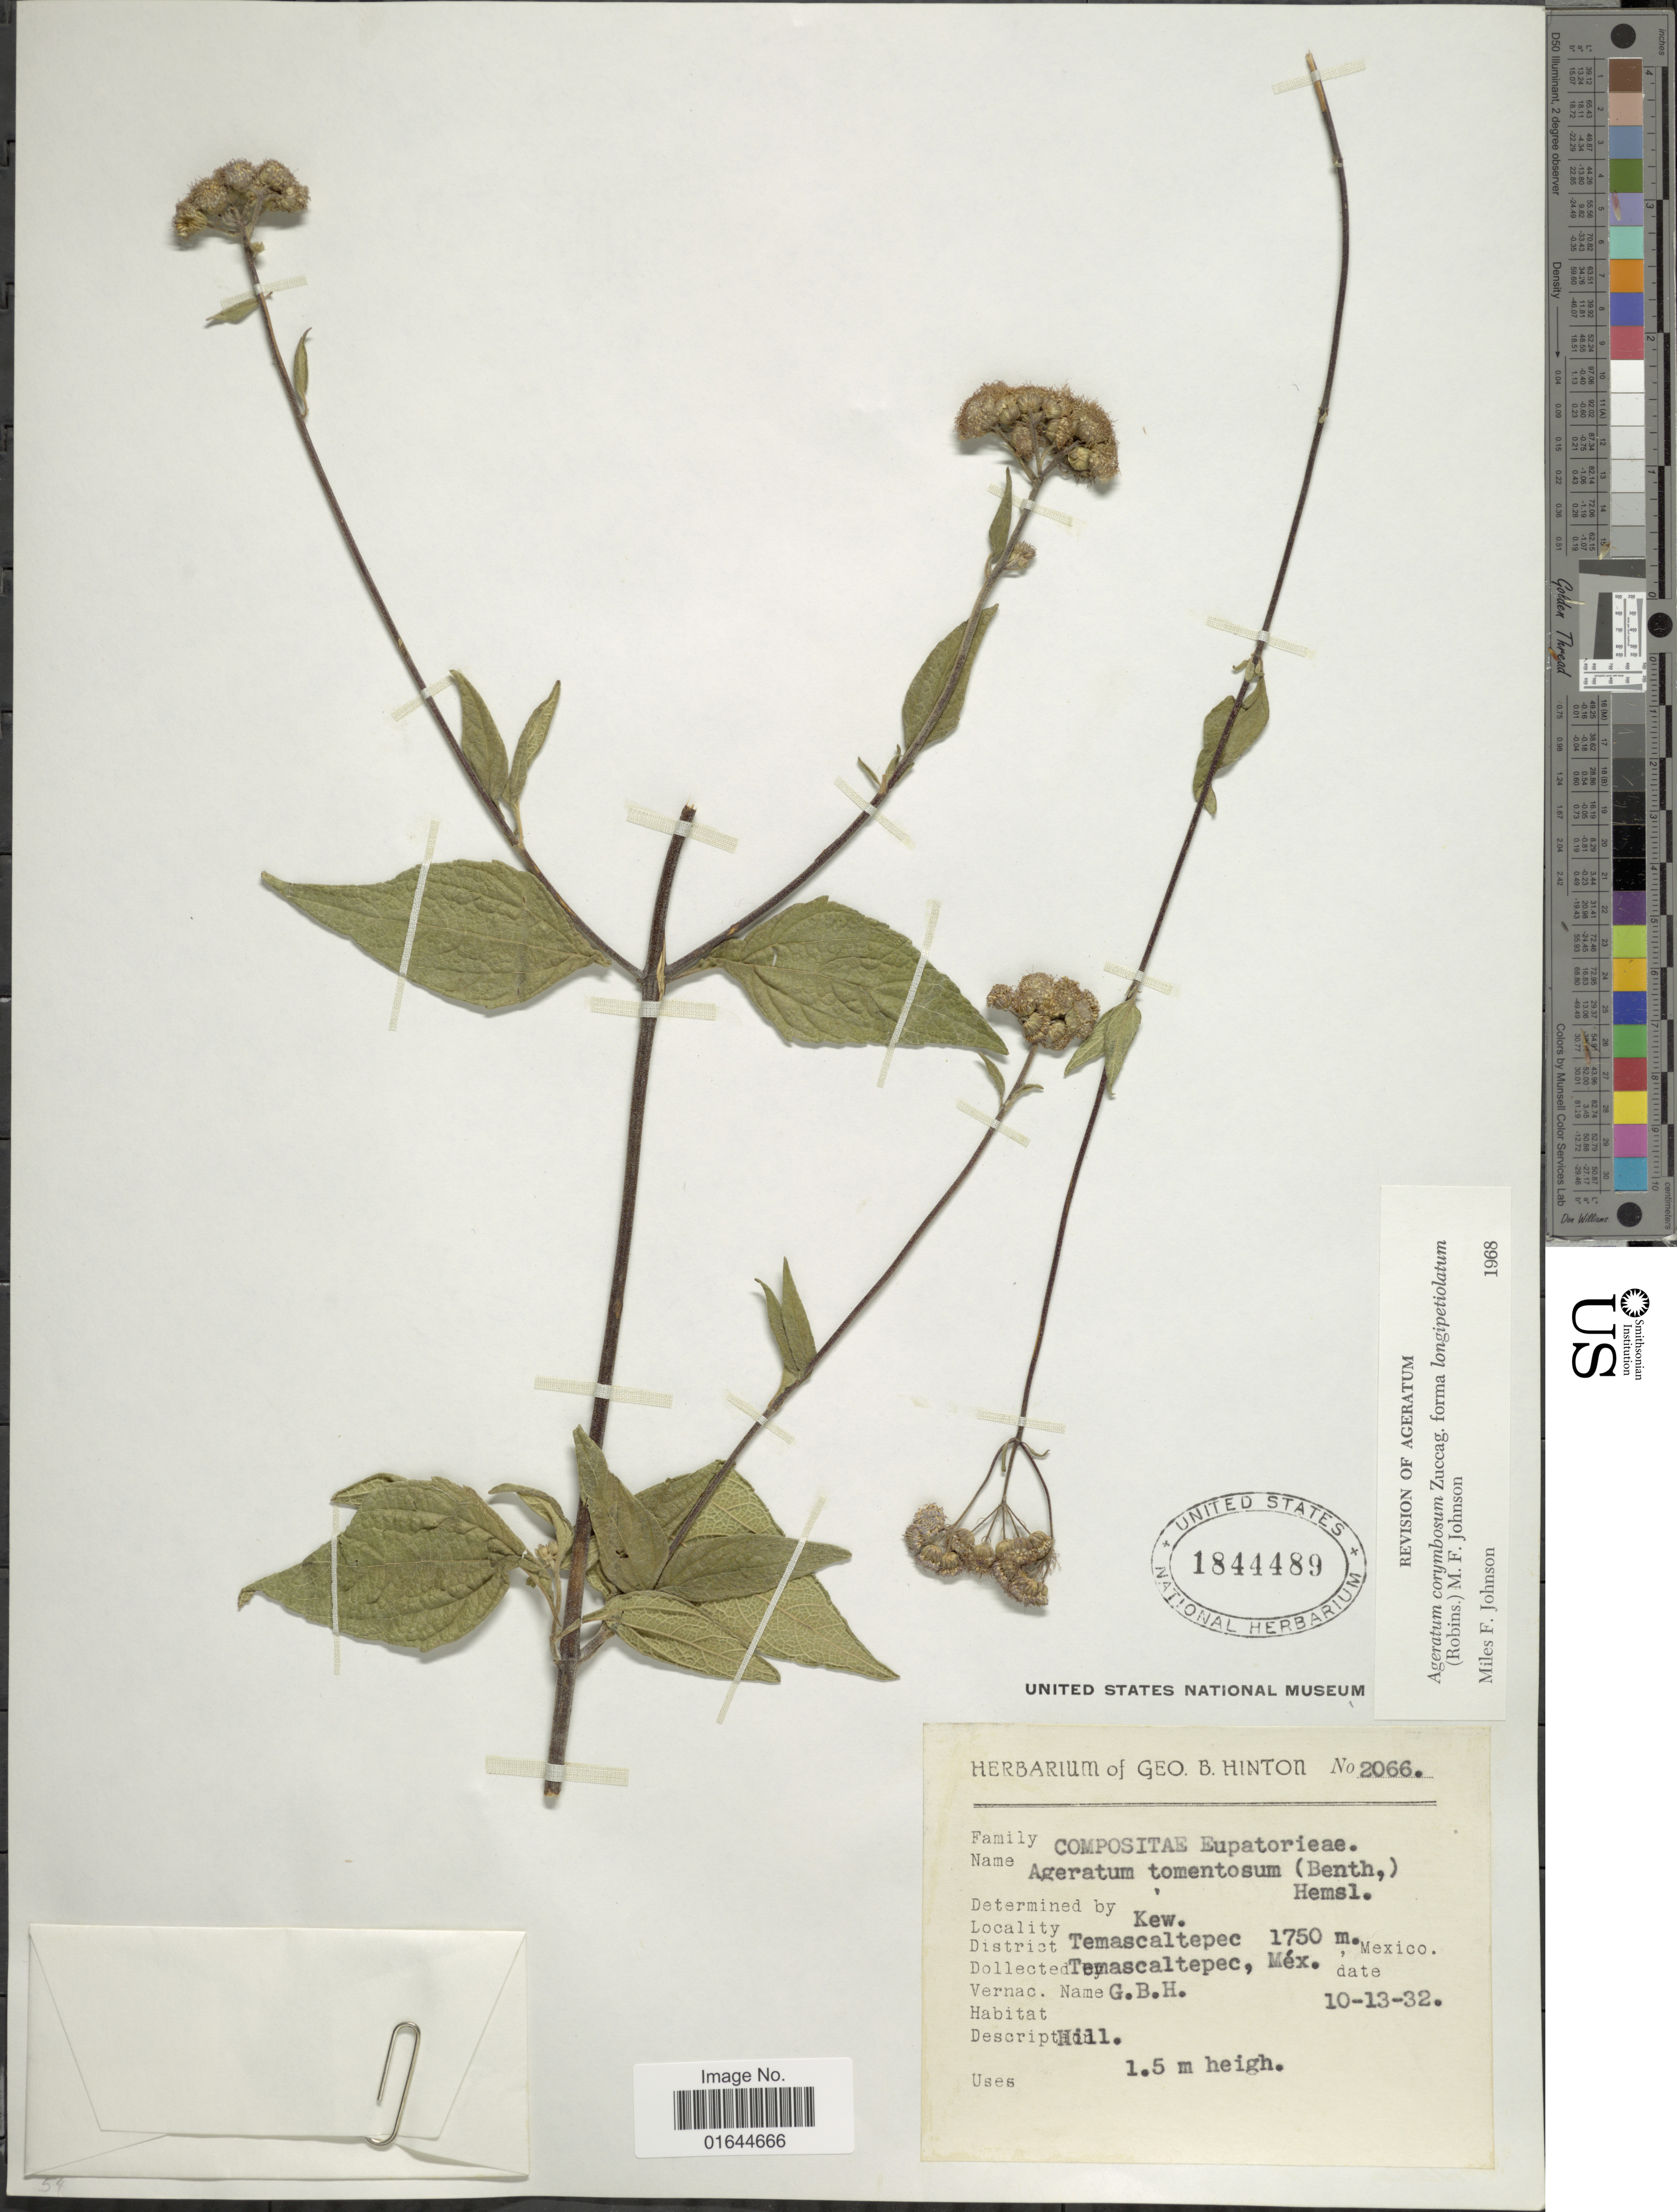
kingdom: Plantae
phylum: Tracheophyta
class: Magnoliopsida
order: Asterales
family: Asteraceae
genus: Ageratum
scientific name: Ageratum corymbosum f. longipetiolatum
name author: (B.L. Rob.) M.F. Johnson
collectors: G. B. Hinton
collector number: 2066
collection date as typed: Transcribed d/m/y: 13/10/32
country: Mexico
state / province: México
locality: Temascaltepec, Mex. Mexico.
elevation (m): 1750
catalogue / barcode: US 1844489